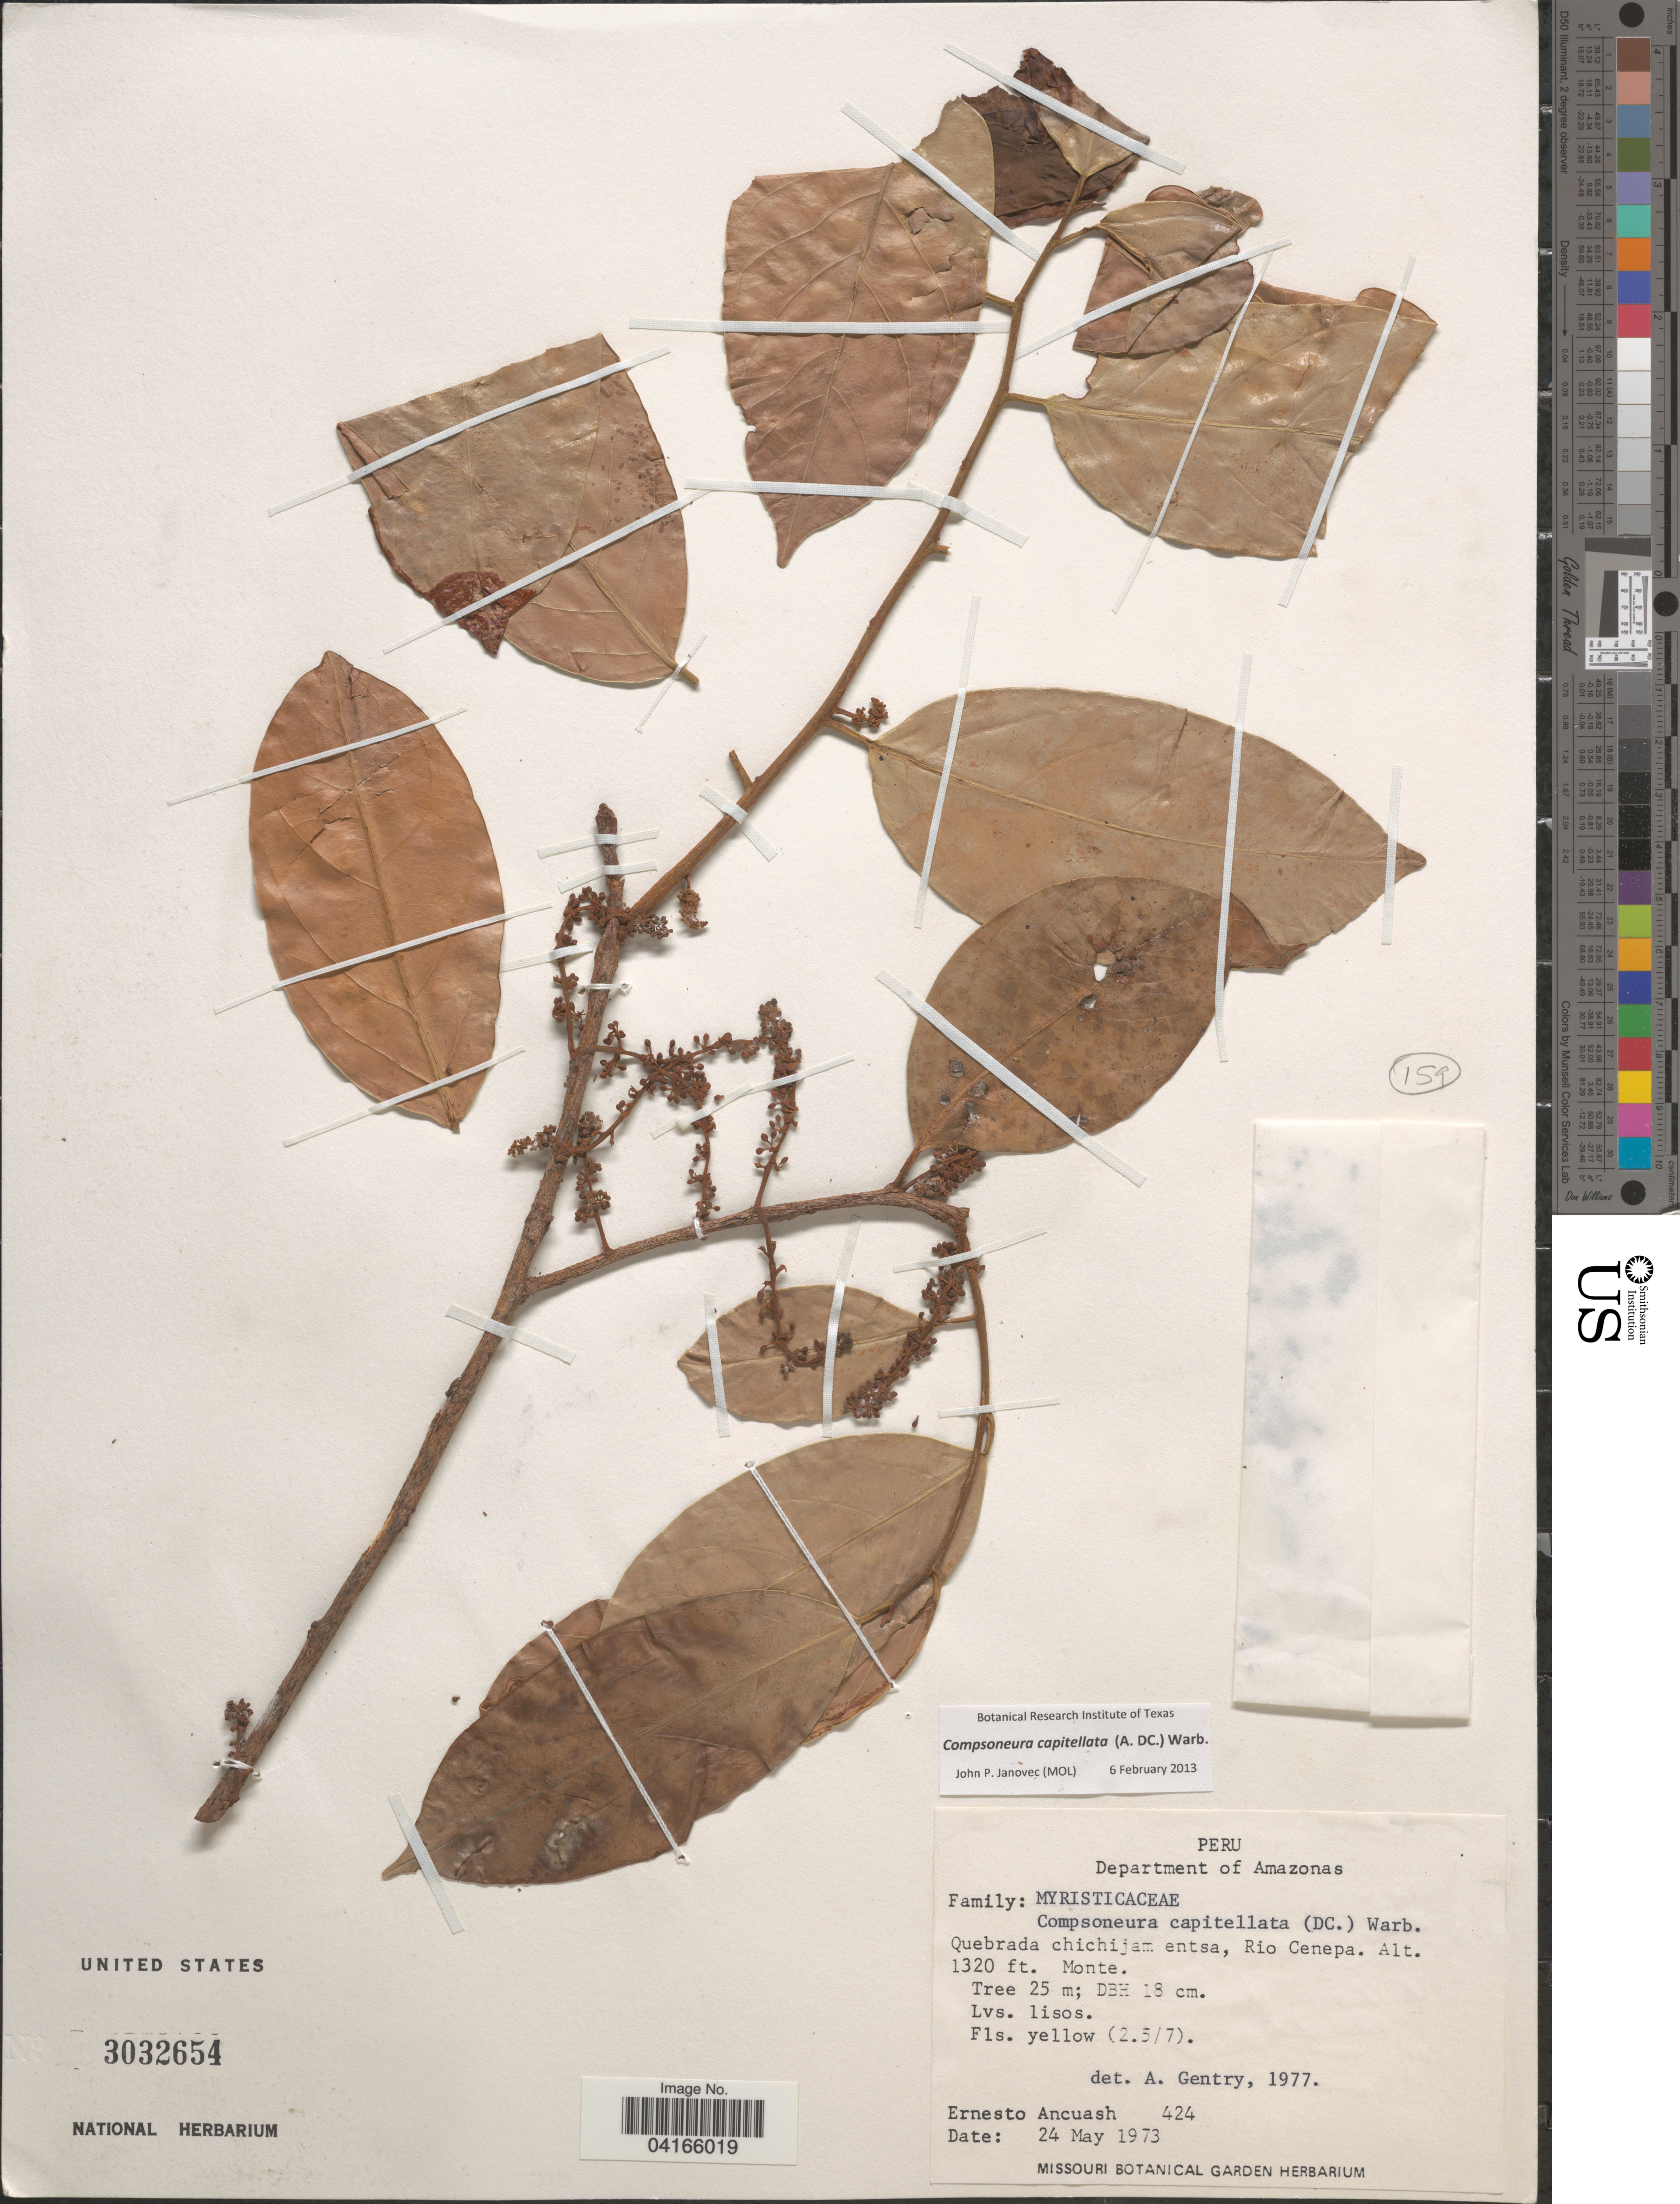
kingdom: Plantae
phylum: Tracheophyta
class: Magnoliopsida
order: Magnoliales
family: Myristicaceae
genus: Compsoneura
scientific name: Compsoneura capitellata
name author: (A. DC.) Warb.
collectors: E. Ancuash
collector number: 424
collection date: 1973-05-24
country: Peru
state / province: Amazonas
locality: Department of Amazonas. Quebrada chichijam entsa, Rio Cenepa.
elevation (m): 402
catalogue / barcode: US 3023654